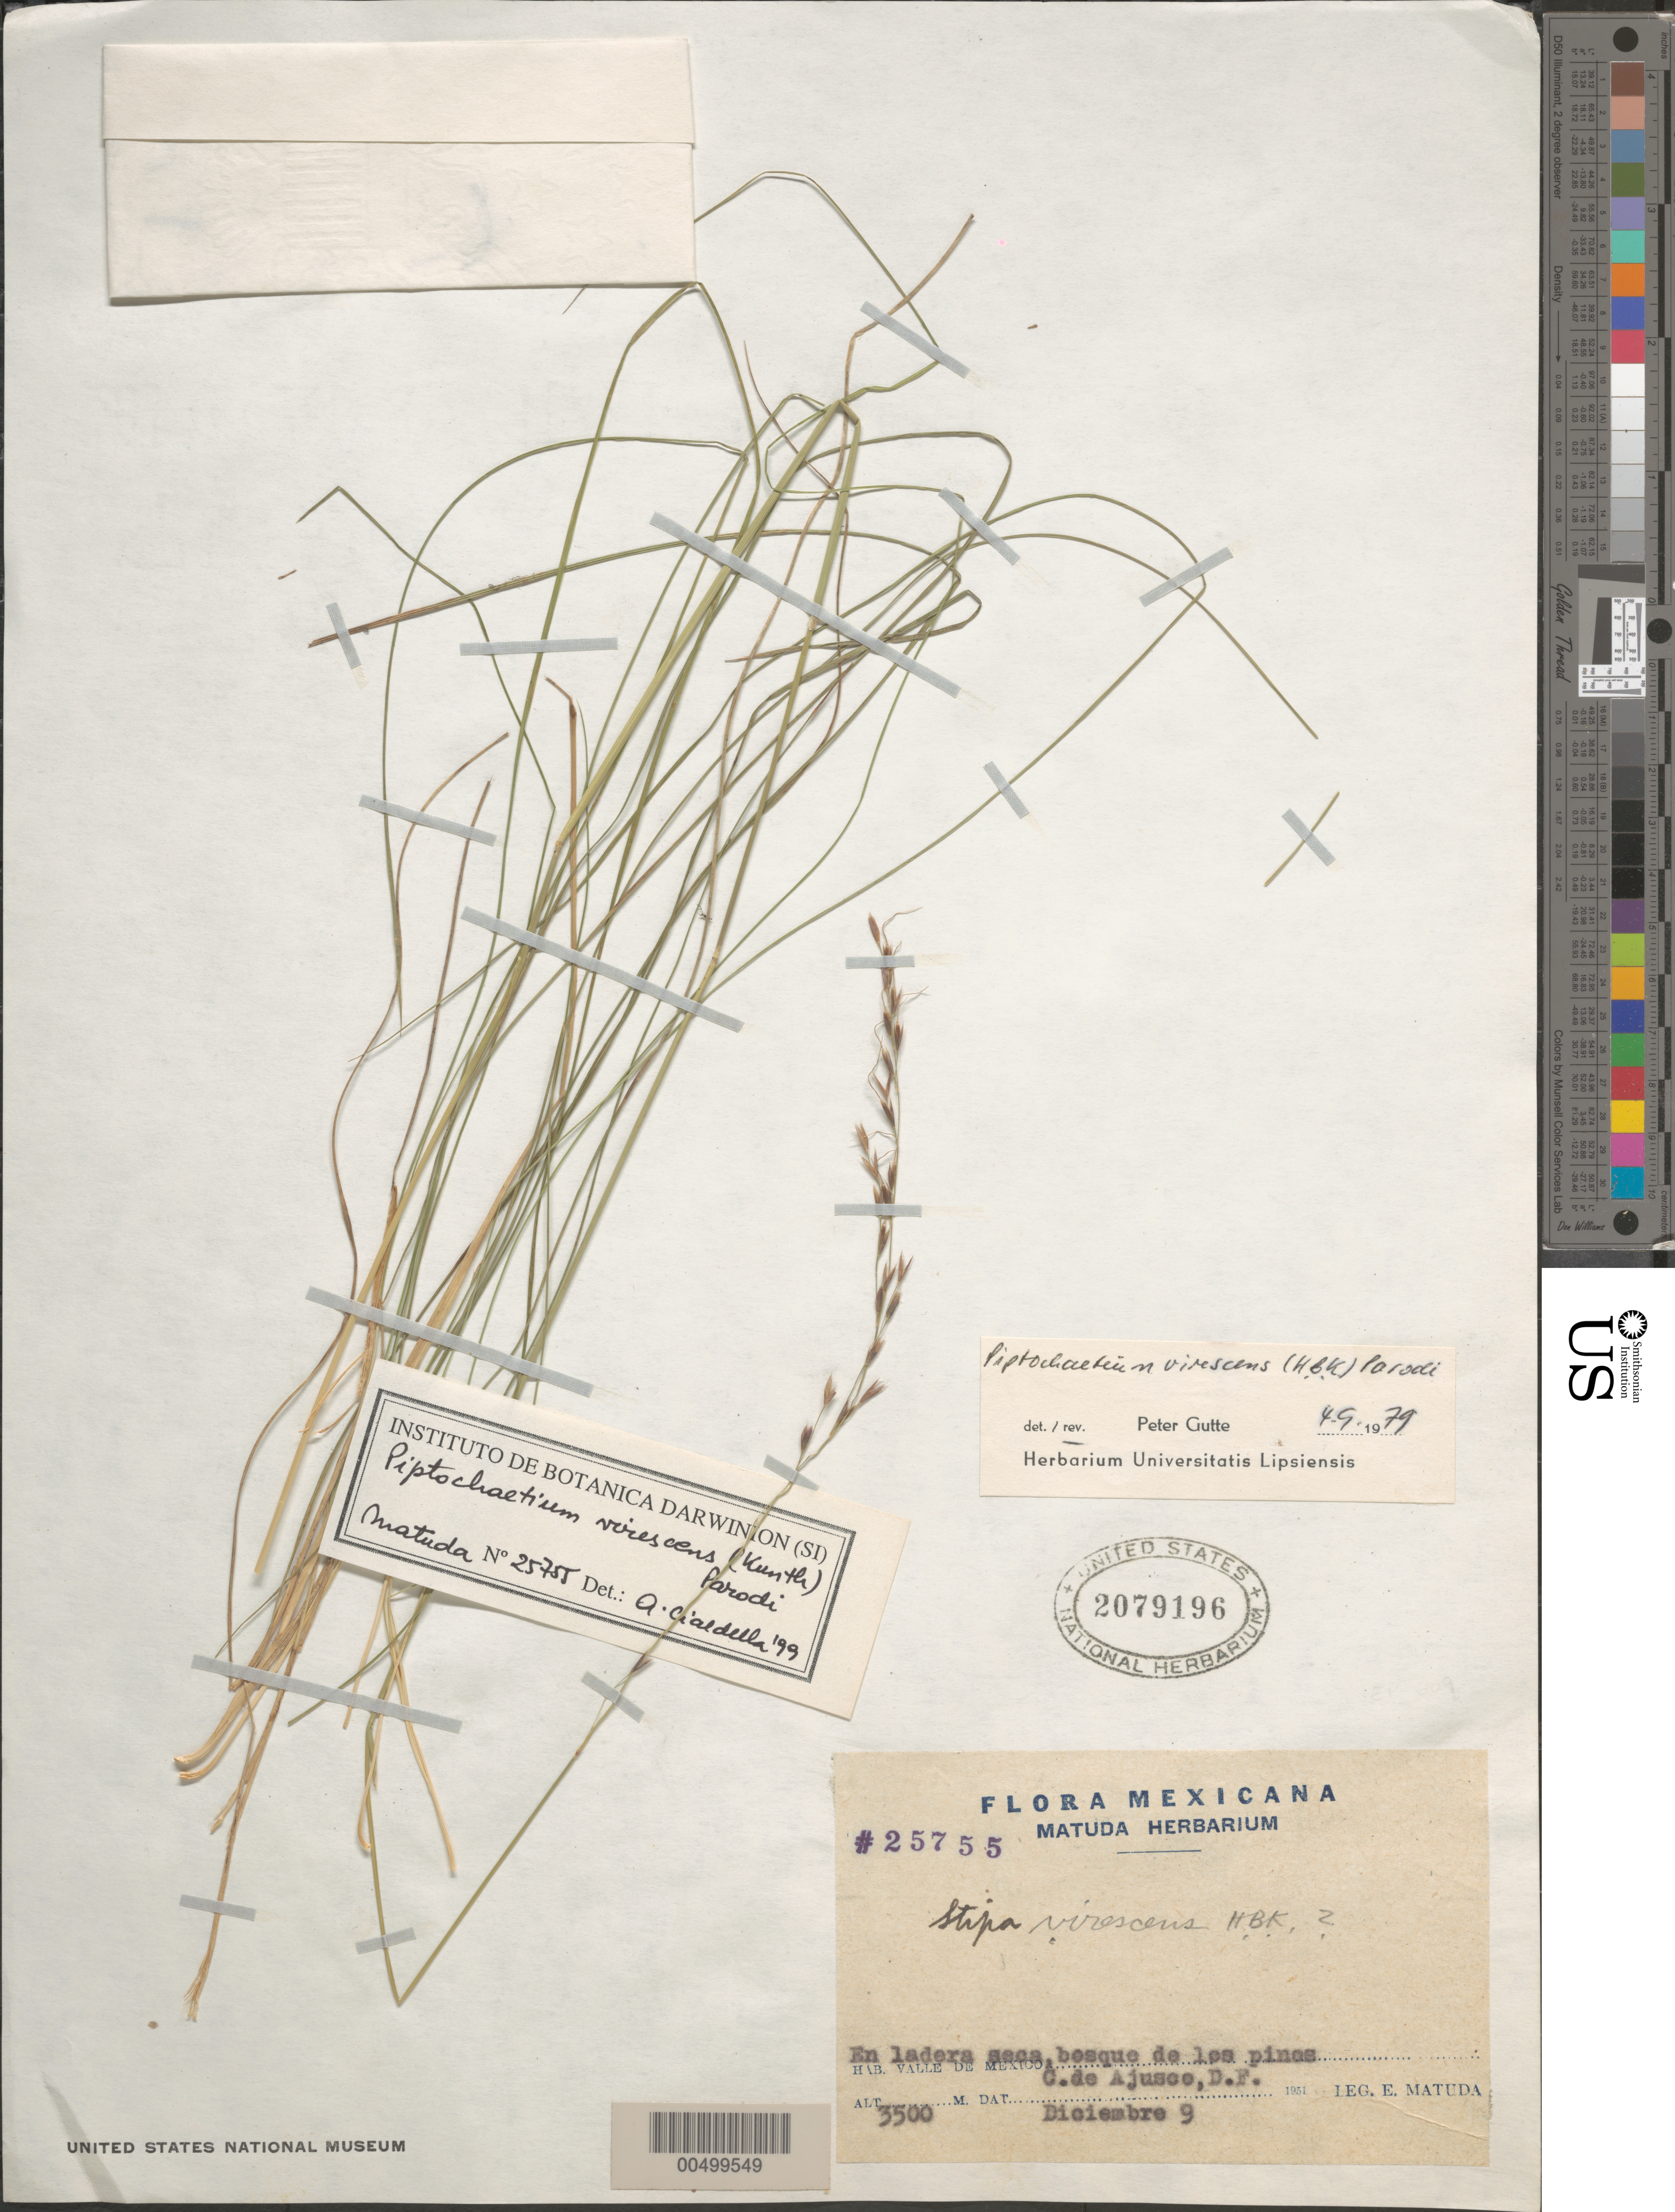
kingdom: Plantae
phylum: Tracheophyta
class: Liliopsida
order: Poales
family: Poaceae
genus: Piptochaetium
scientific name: Piptochaetium virescens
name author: (Kunth) Parodi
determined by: Gutte, P.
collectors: E. Matuda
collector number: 25755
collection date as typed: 9 Dec 1951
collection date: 1951-12-09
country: Mexico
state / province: Distrito Federal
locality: C. de Ajusco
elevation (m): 3500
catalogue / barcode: US 2079196